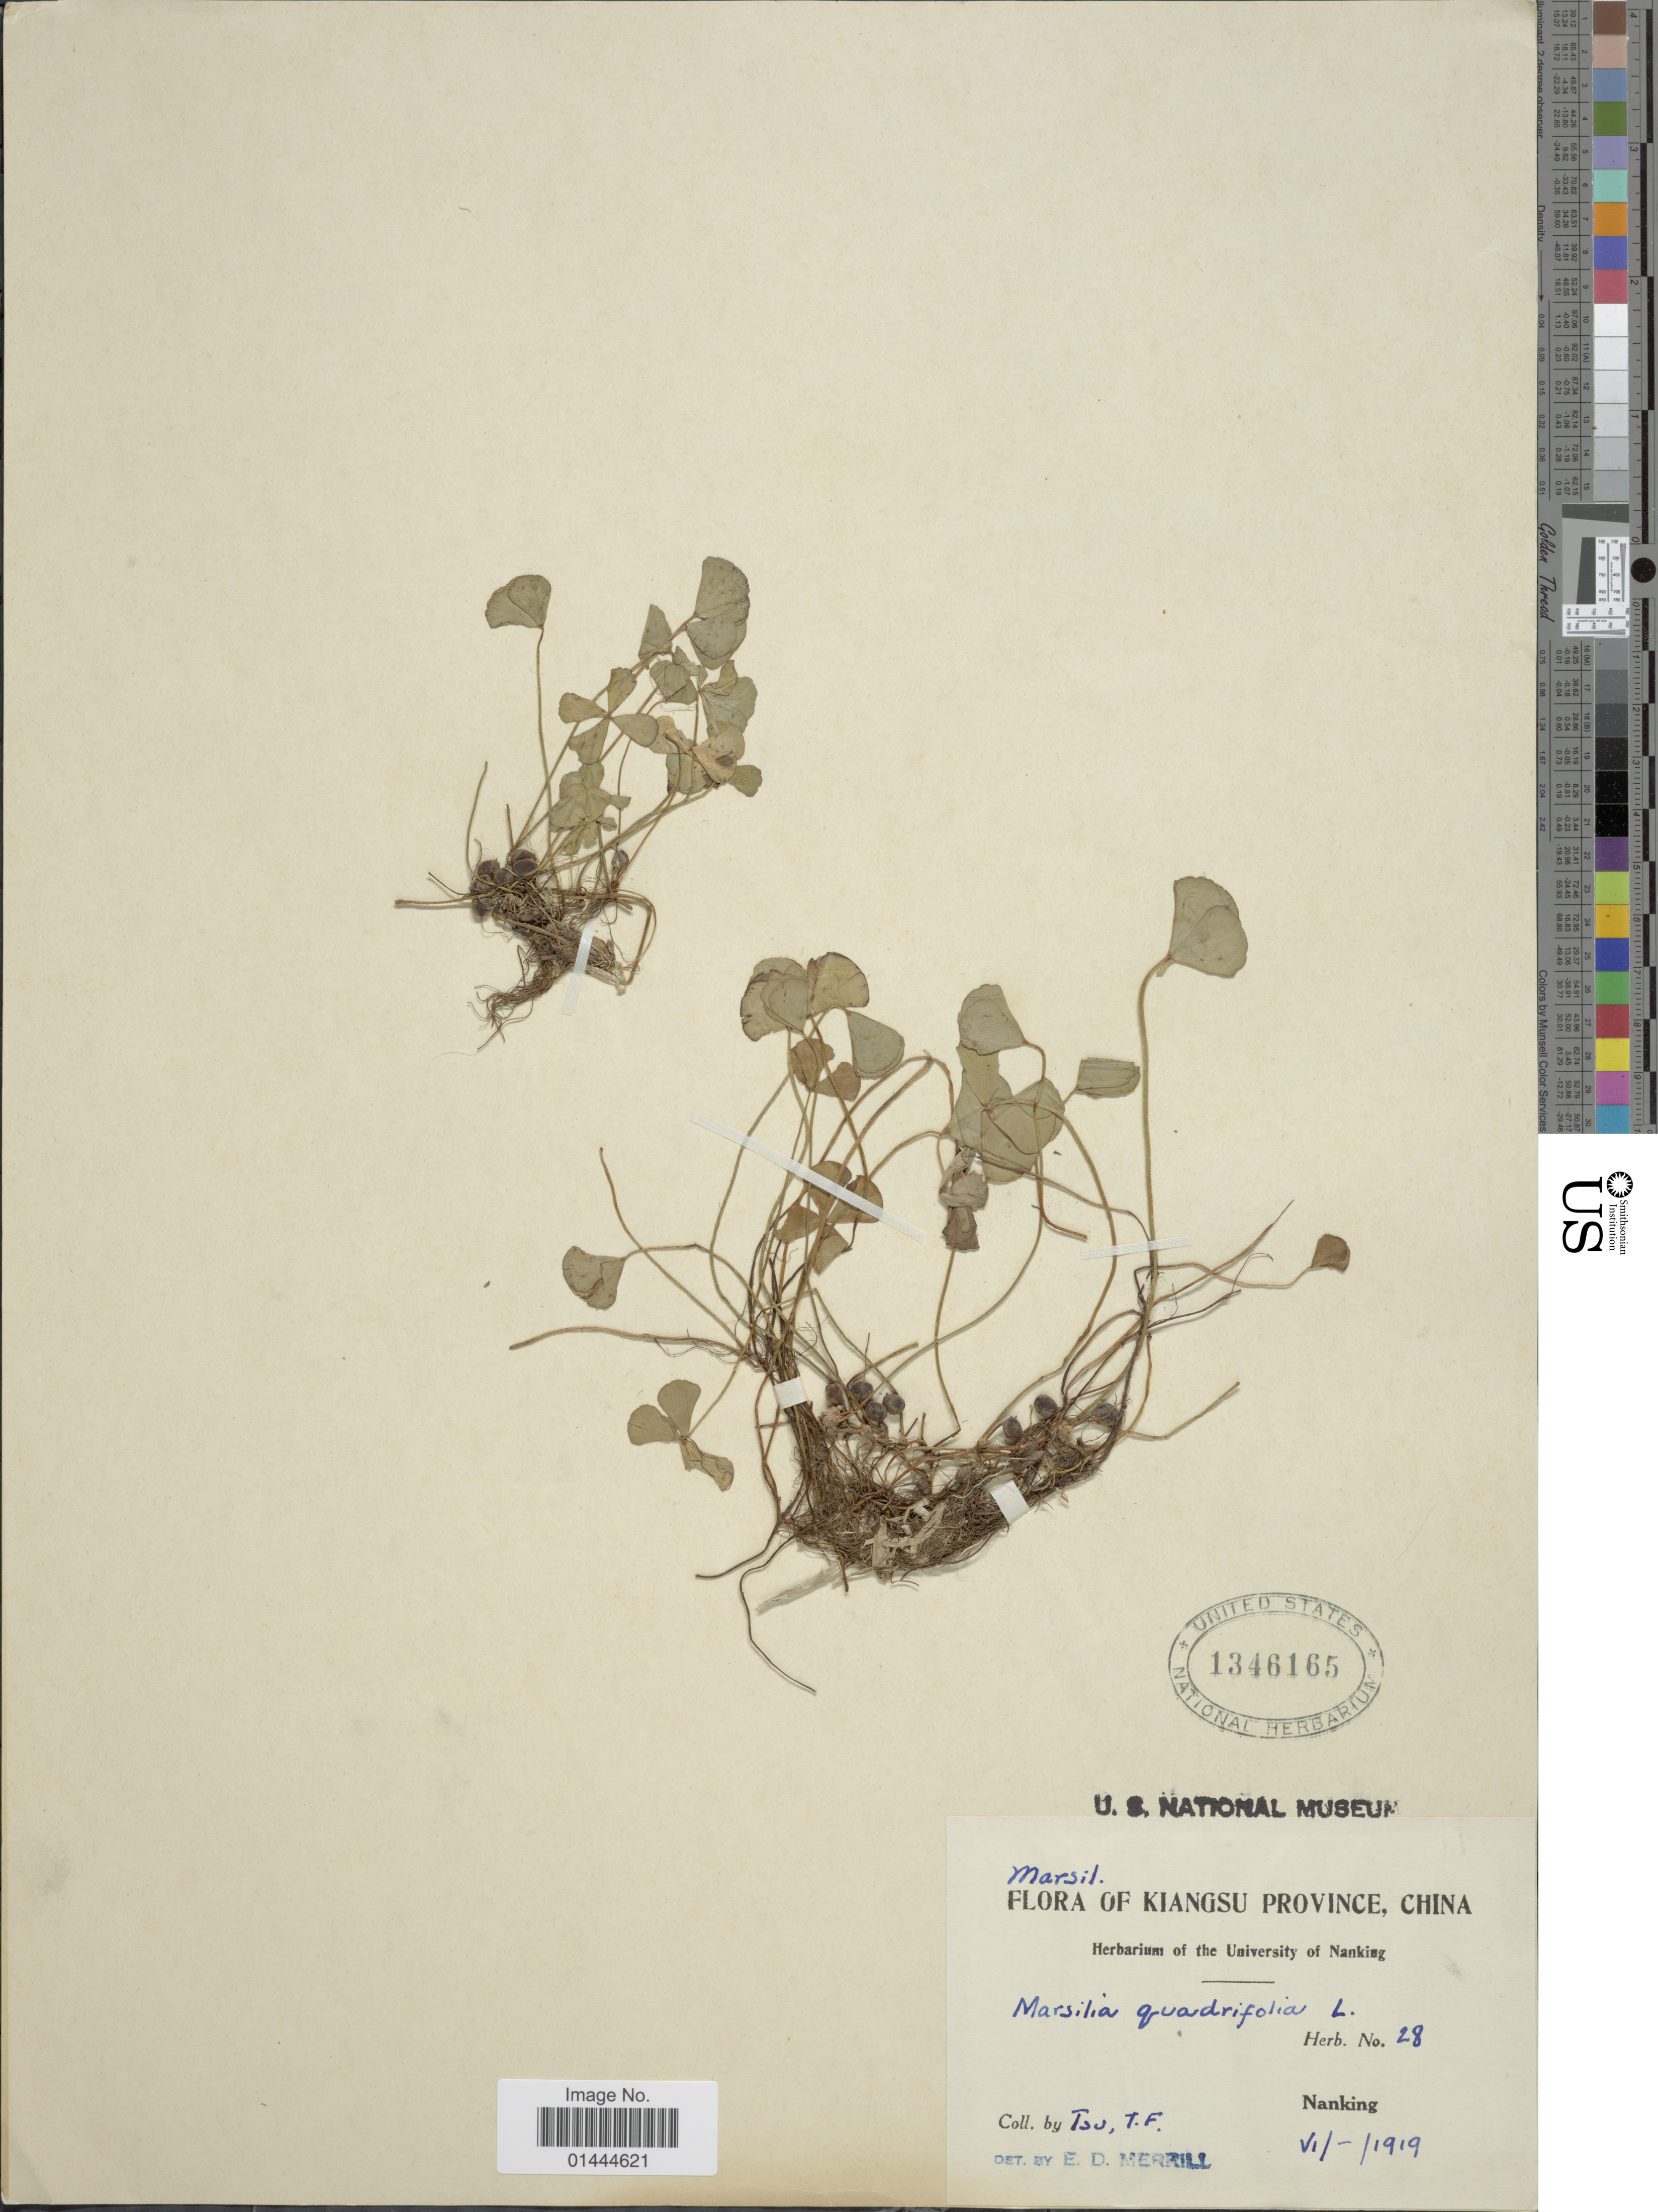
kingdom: Plantae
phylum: Tracheophyta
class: Polypodiopsida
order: Salviniales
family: Marsileaceae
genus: Marsilea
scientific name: Marsilea quadrifolia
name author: L.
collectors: L. Tsu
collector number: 28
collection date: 1919-06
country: China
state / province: Jiangsu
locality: Kiangsu Province, Nanking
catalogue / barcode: US 1346165